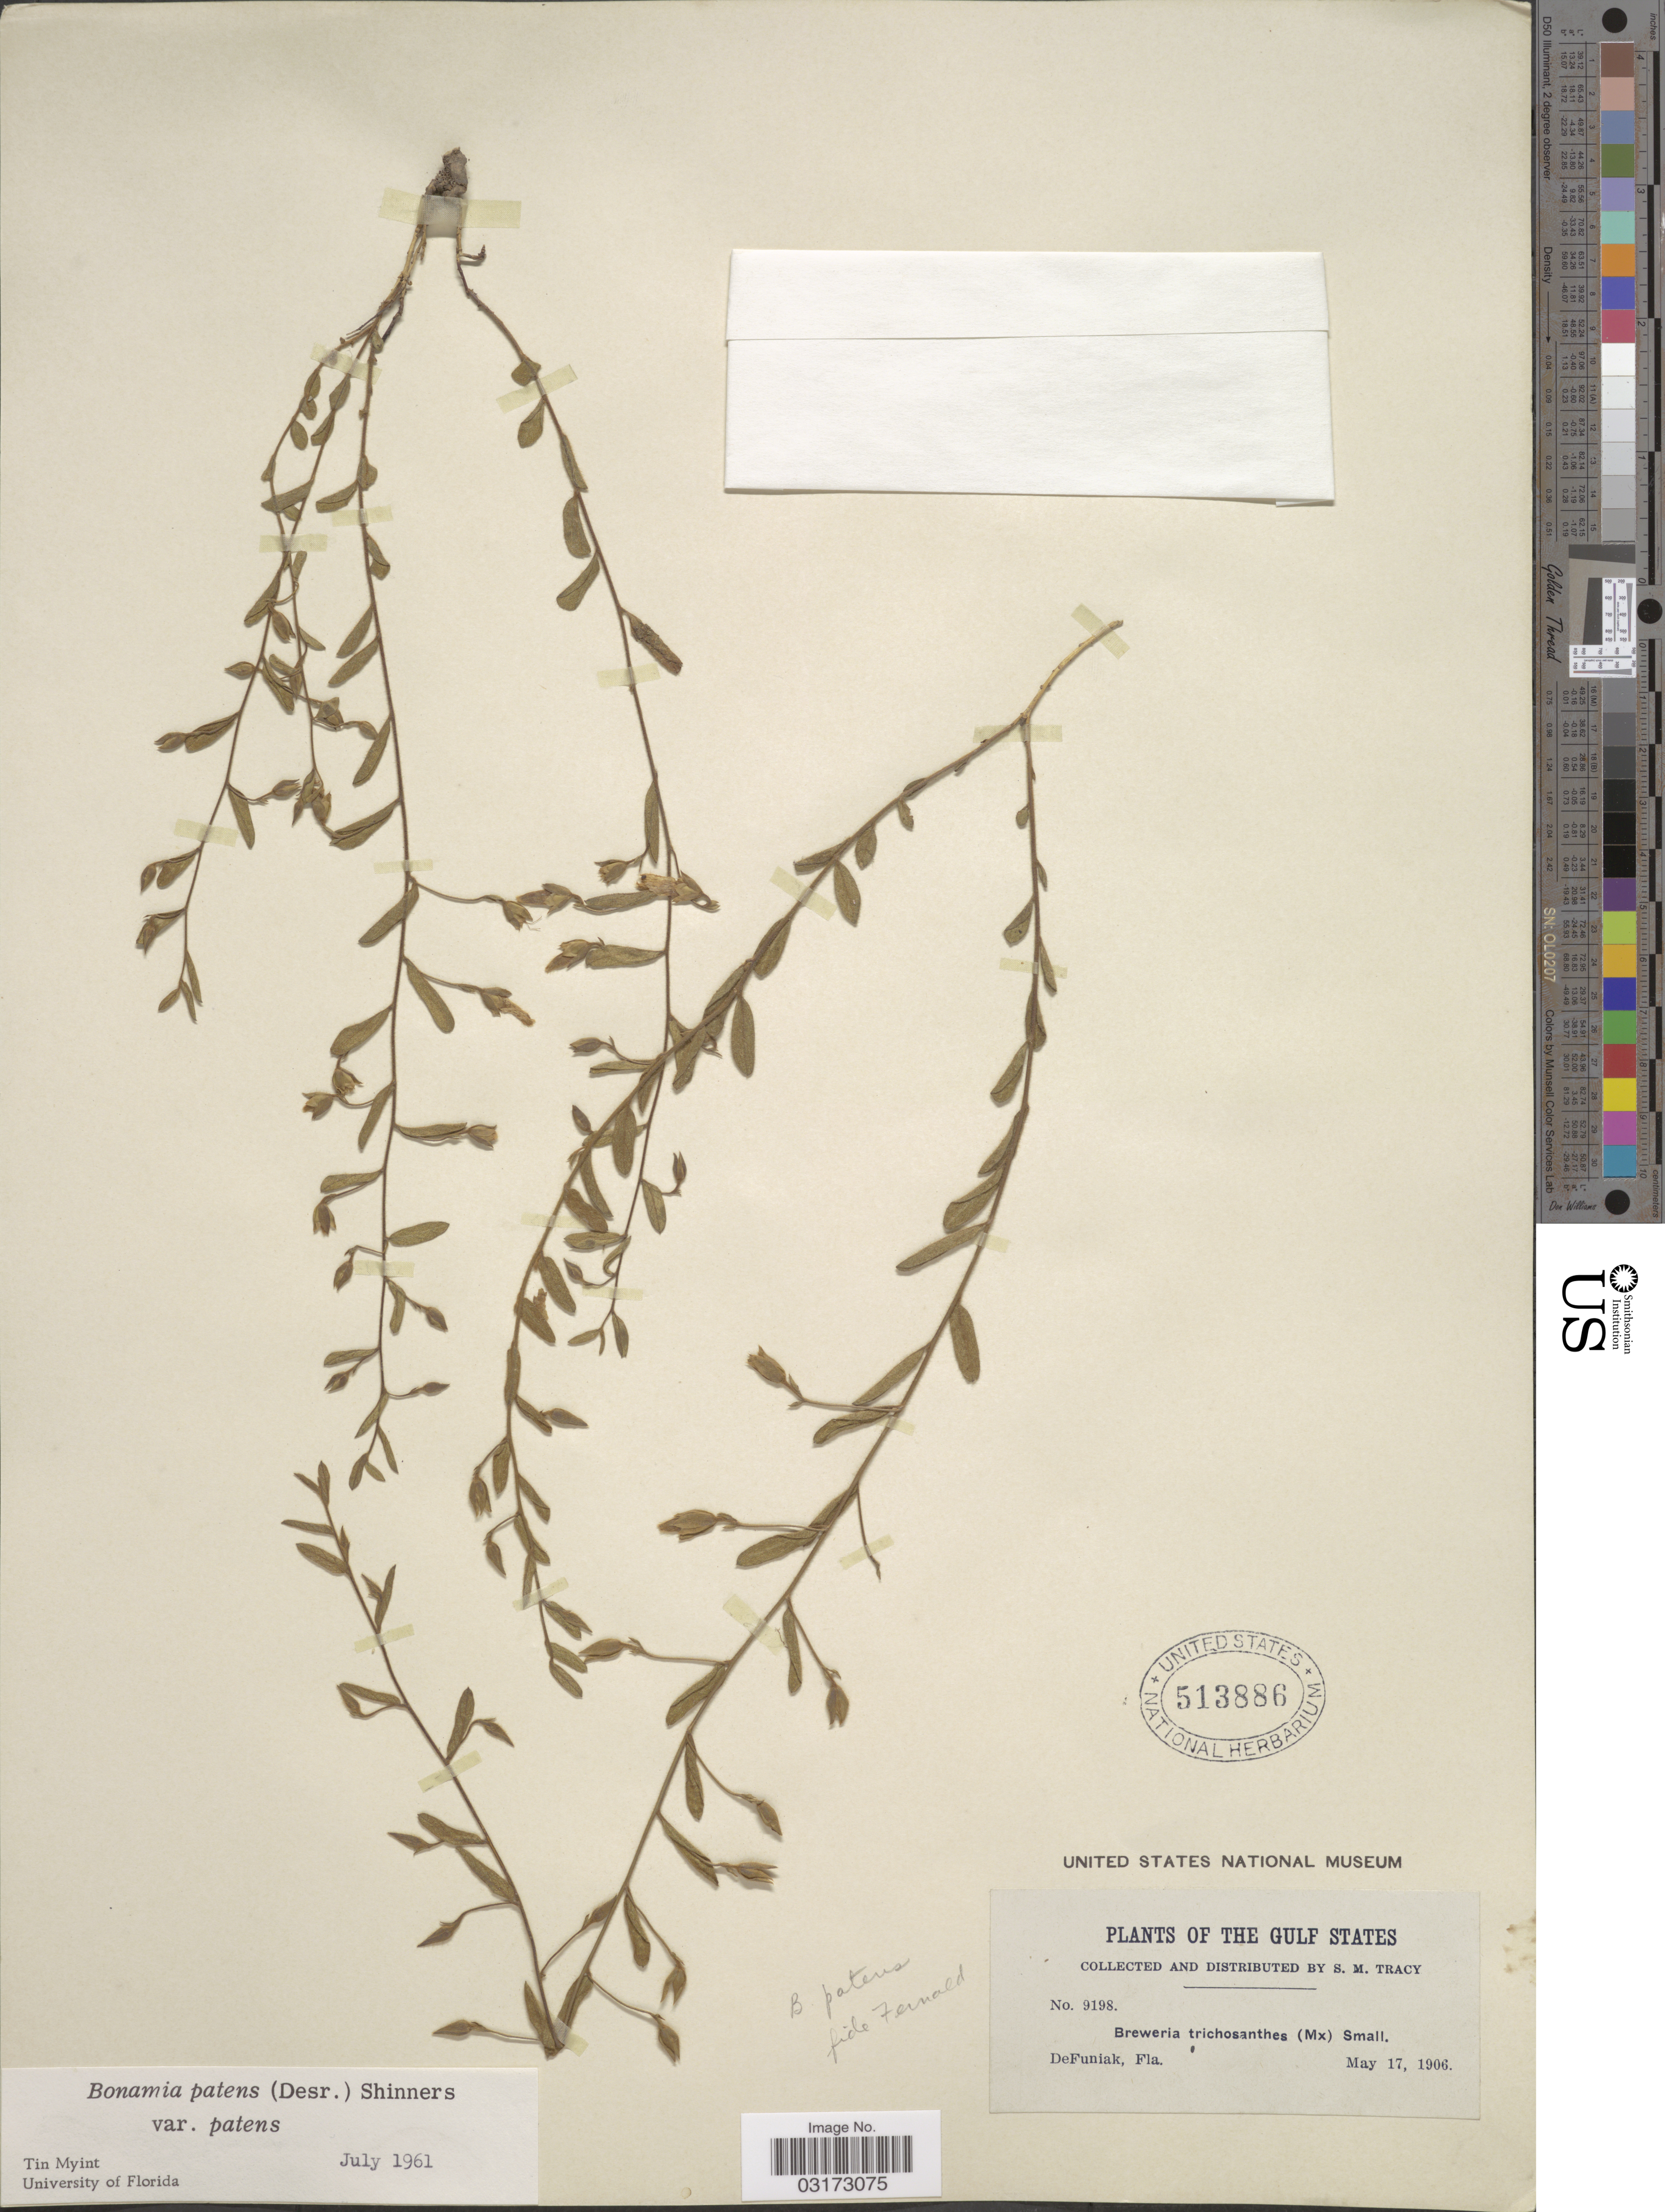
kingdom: Plantae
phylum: Tracheophyta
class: Magnoliopsida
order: Solanales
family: Convolvulaceae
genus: Stylisma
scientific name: Stylisma patens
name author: (Desr.) Myint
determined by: Strong, Mark T., (BOT), Smithsonian Institution - National Museum of Natural History (UNITED STATES)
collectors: S. M. Tracy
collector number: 9198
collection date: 1906-05-17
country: United States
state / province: Florida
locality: The Gulf States. DeFuniak, Fla.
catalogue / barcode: US 513886